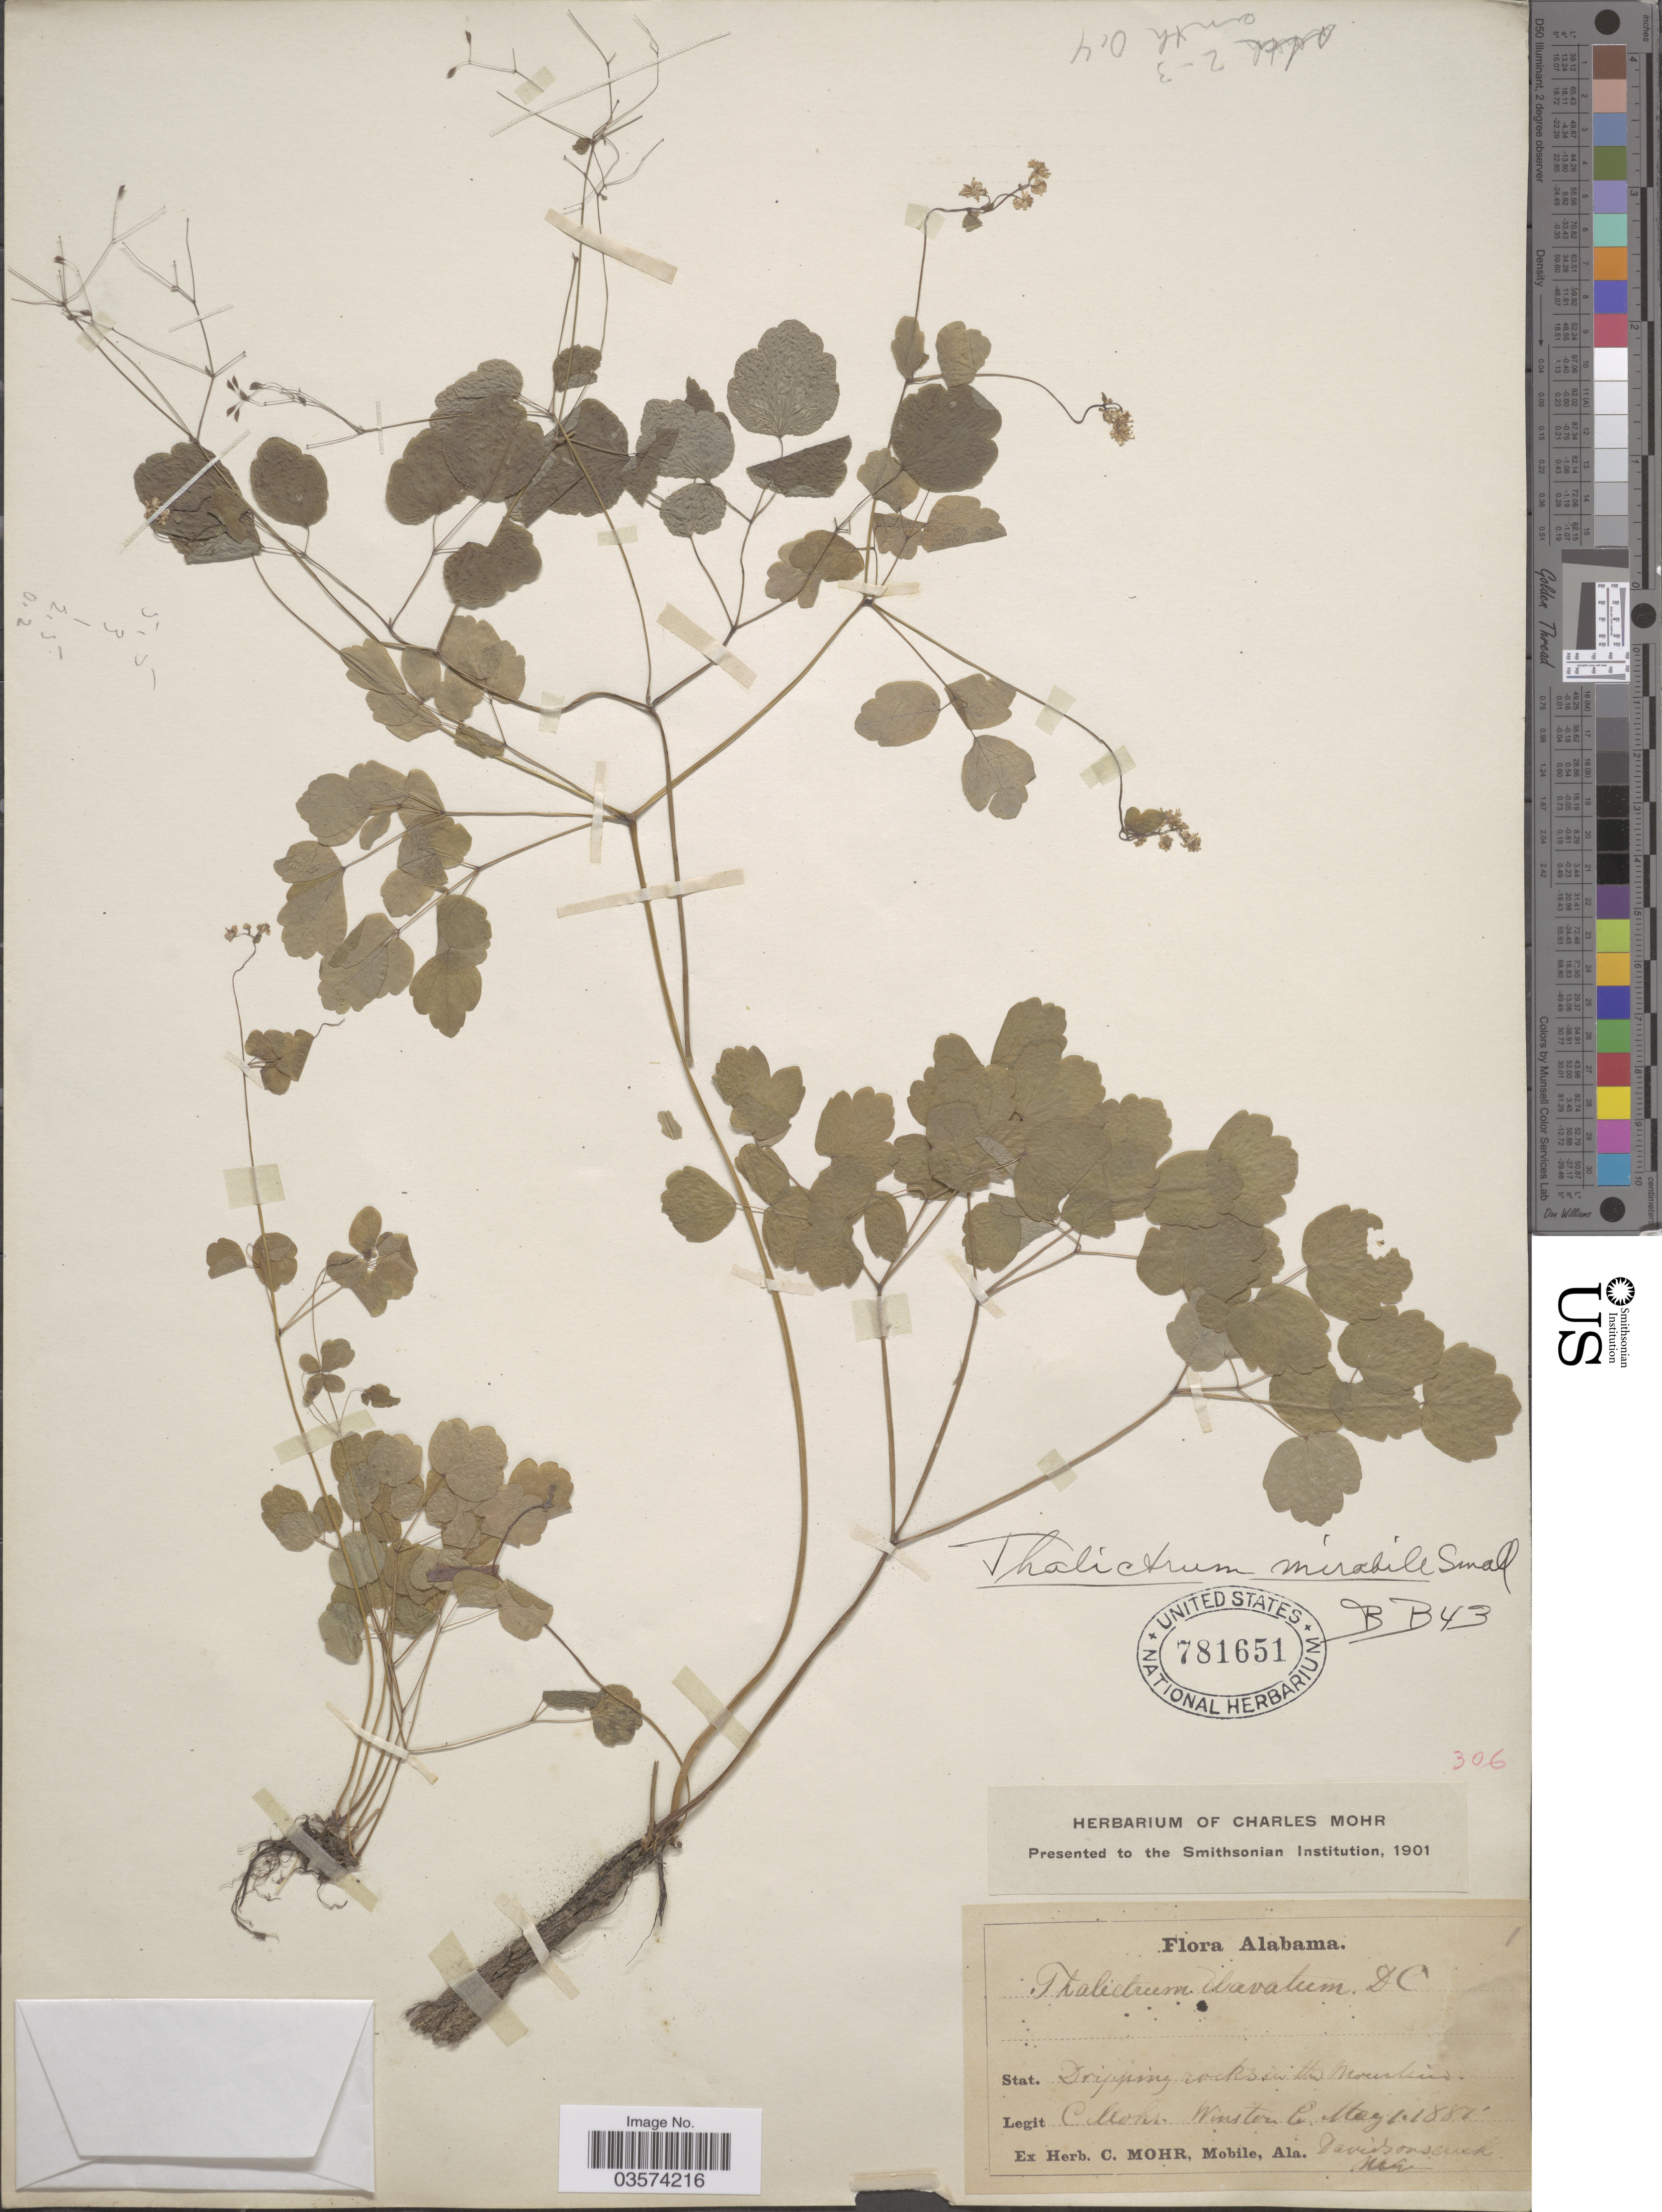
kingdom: Plantae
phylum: Tracheophyta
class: Magnoliopsida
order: Ranunculales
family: Ranunculaceae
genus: Thalictrum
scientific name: Thalictrum mirabile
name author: Small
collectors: C. T. Mohr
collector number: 1?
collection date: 1881-05-01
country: United States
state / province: Alabama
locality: Stat. Dripping rocks in the Mountains. Winston Co. Davidsons Creek.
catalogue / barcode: US 781651